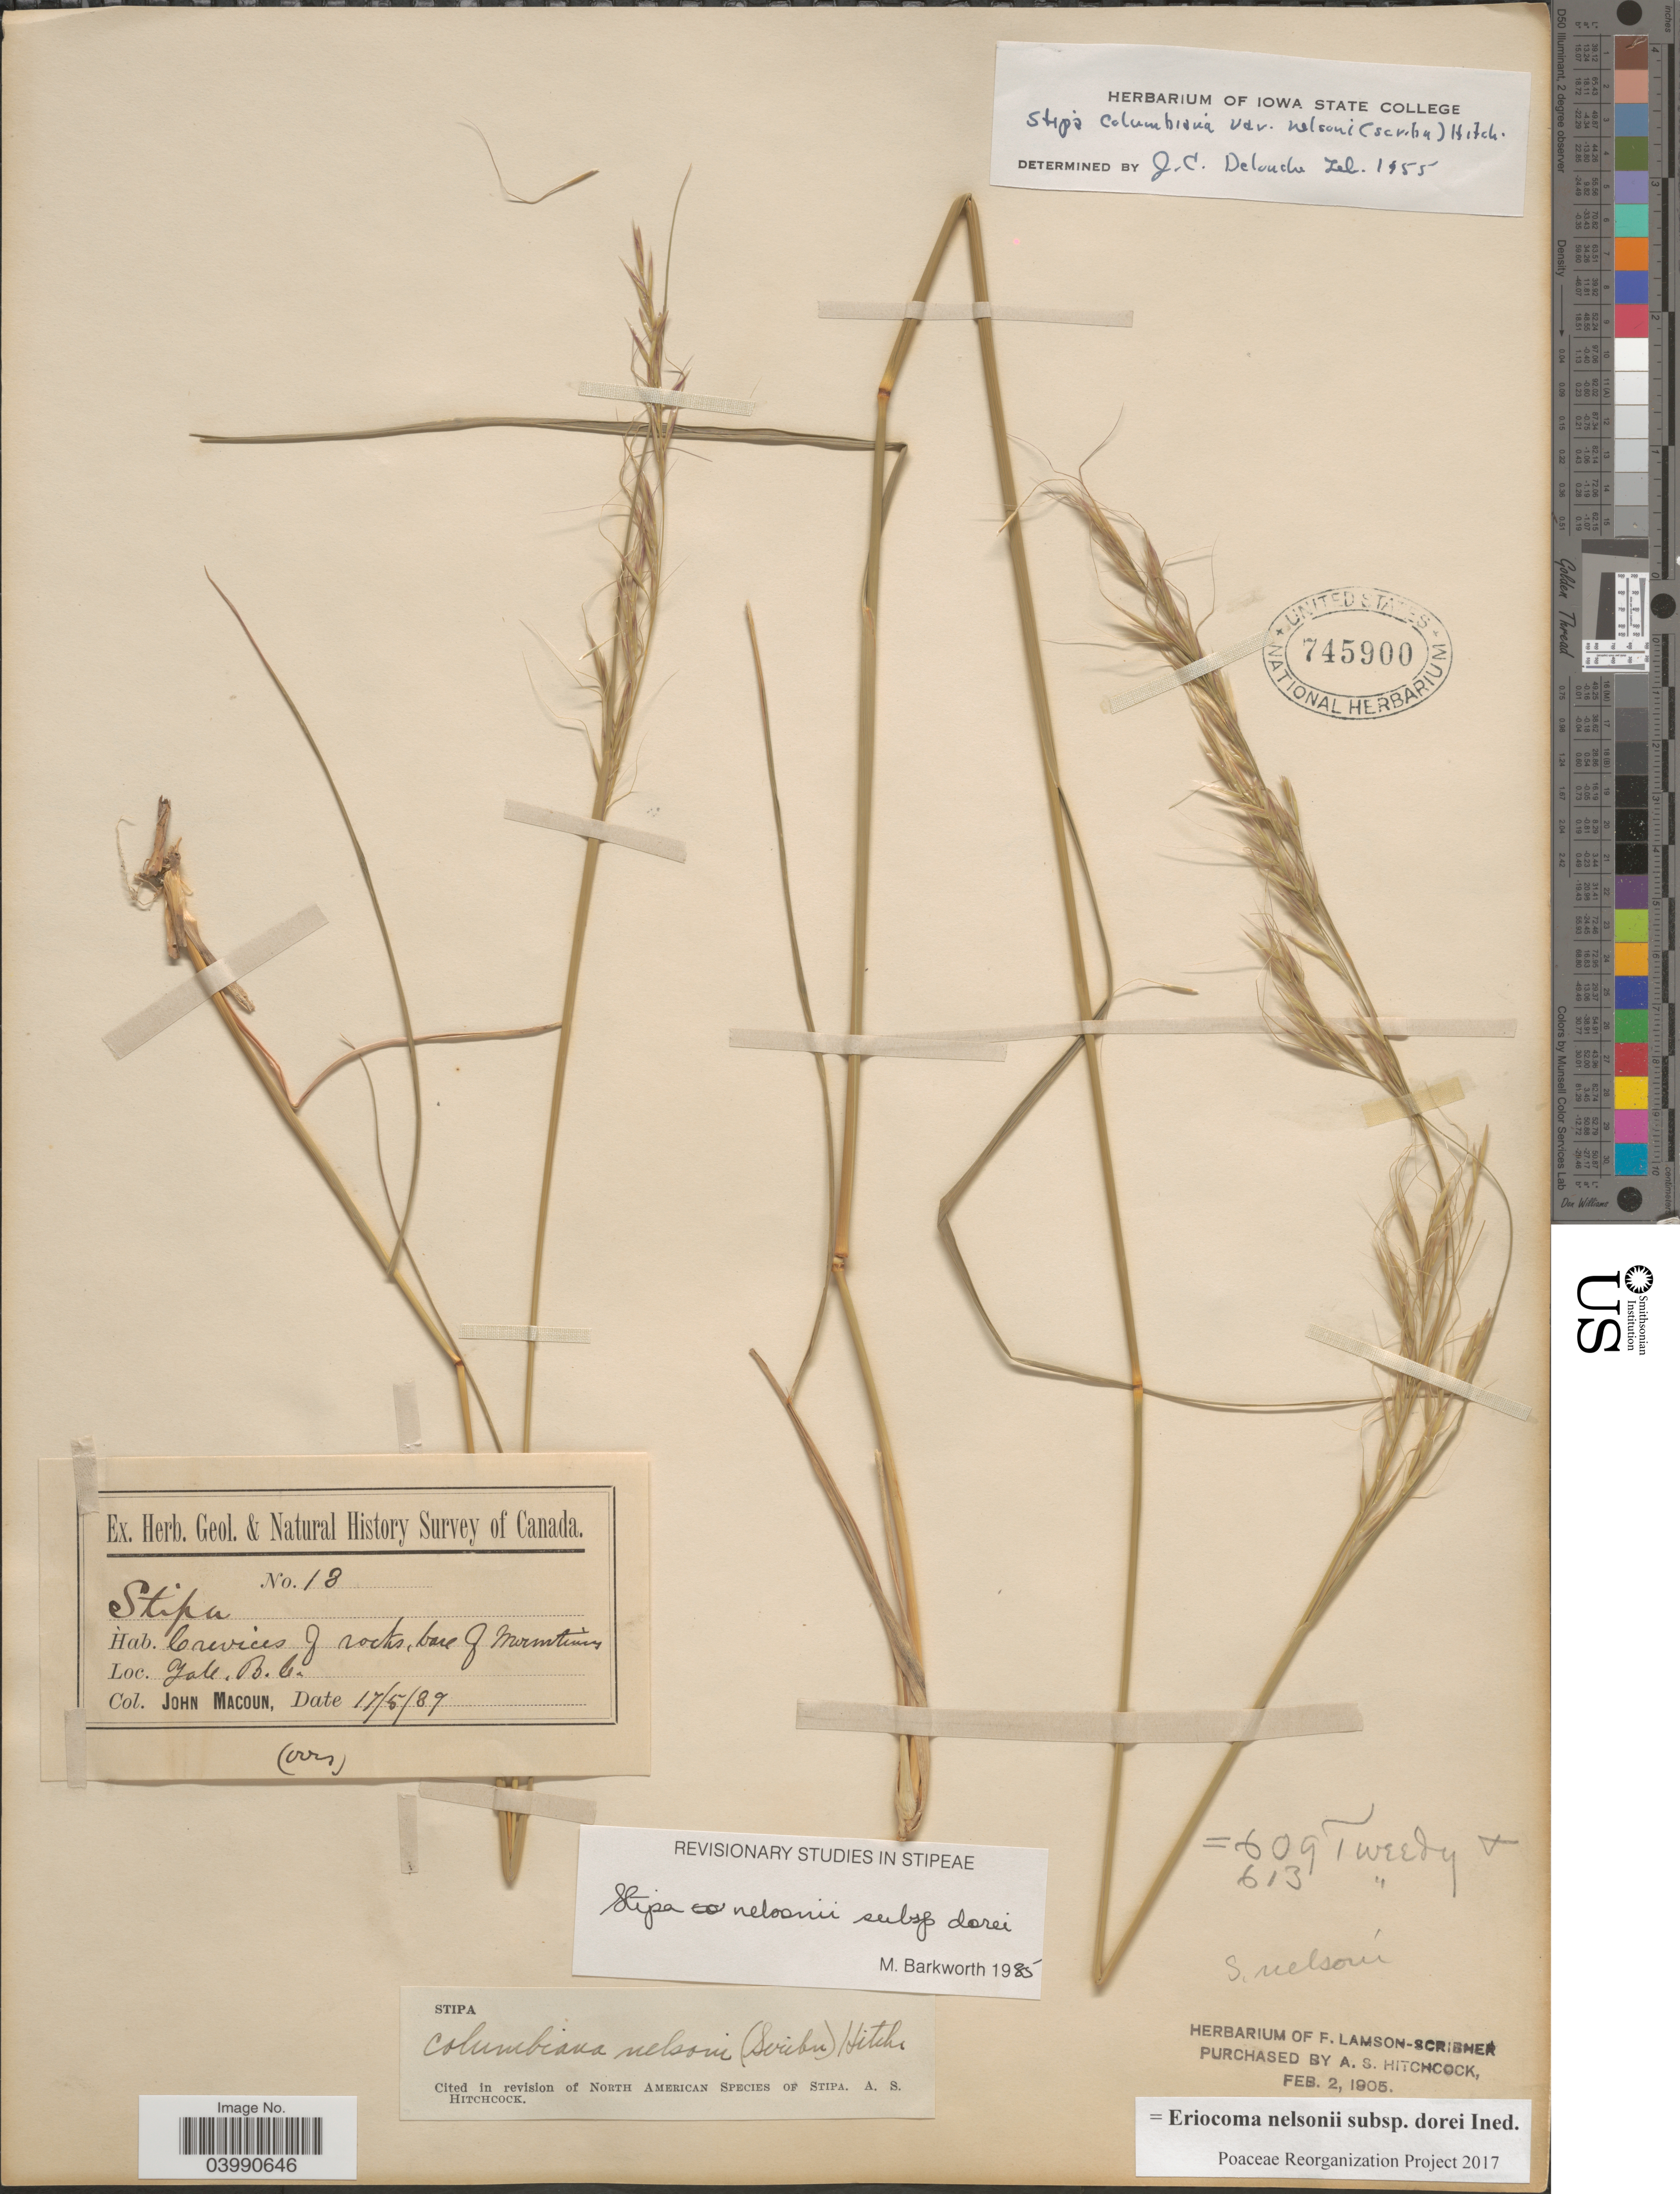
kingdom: Plantae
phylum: Tracheophyta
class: Liliopsida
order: Poales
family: Poaceae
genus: Eriocoma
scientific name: Eriocoma nelsonii subsp. dorei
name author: (Barkworth & J. Maze) Romasch.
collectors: J. Macoun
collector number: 18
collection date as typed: Transcribed d/m/y: 17/5/89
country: Canada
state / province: British Columbia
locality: Yale.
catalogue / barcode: US 745900